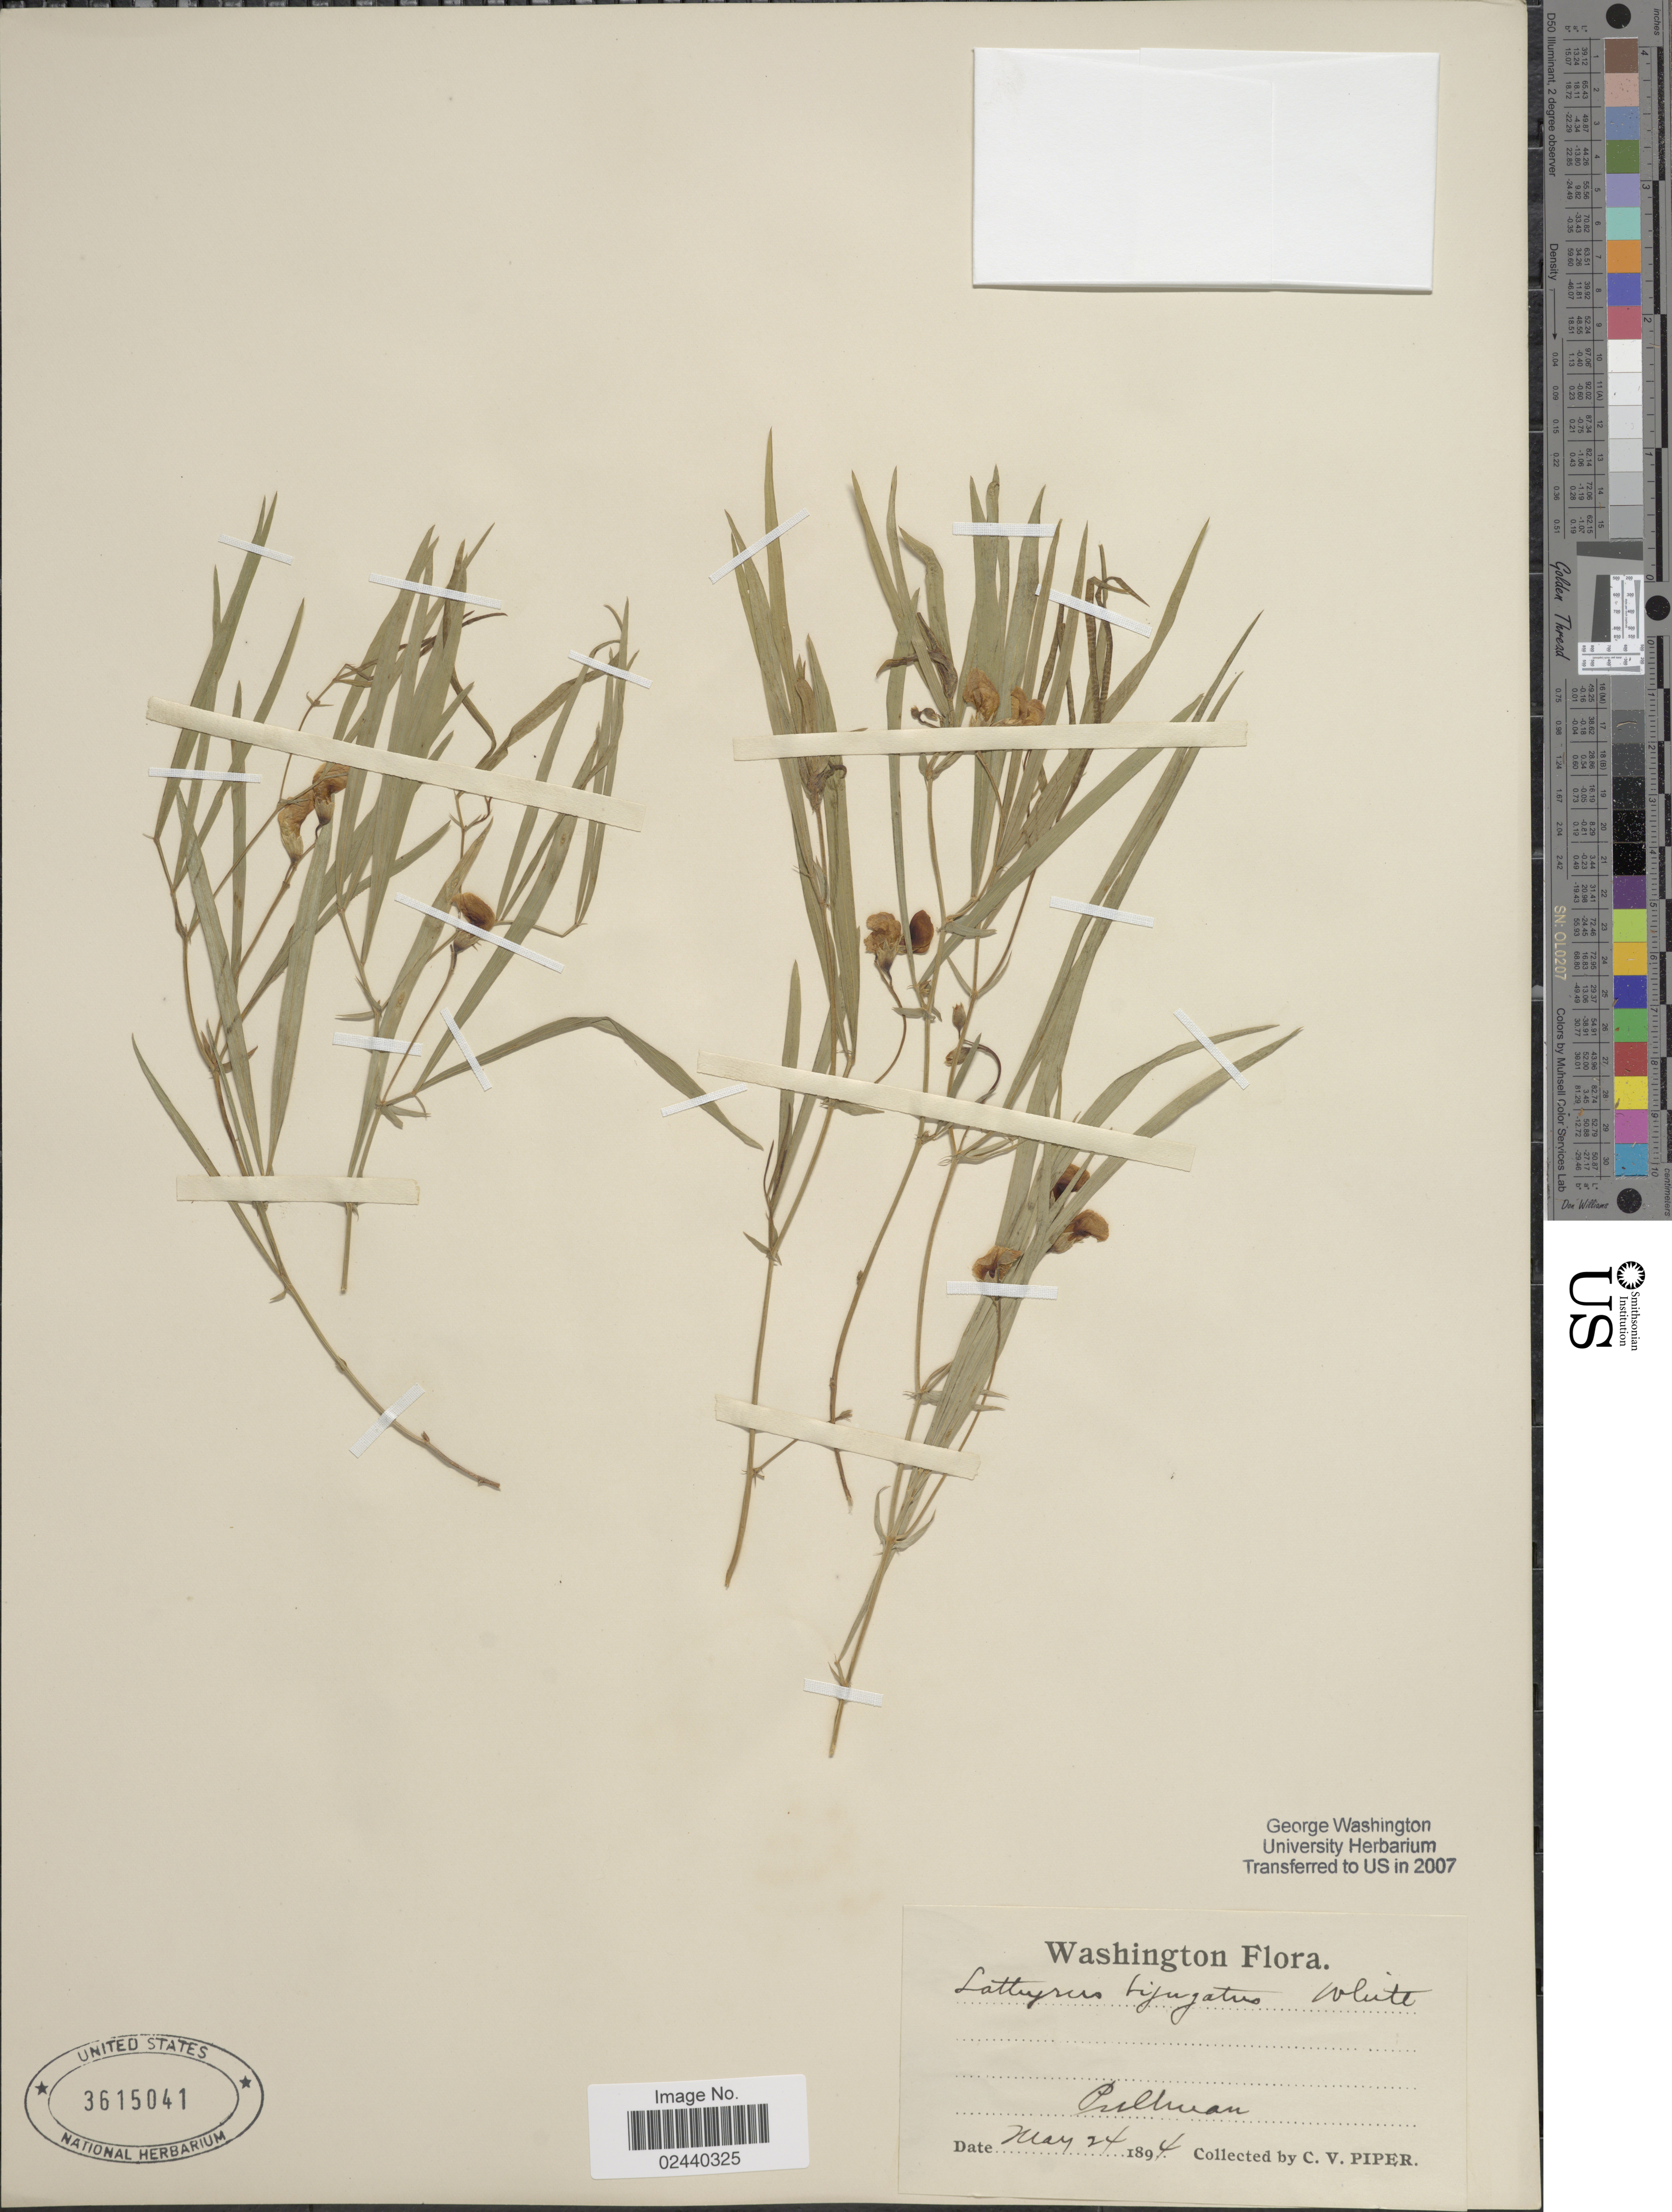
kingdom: Plantae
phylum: Tracheophyta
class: Magnoliopsida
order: Fabales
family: Fabaceae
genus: Lathyrus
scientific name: Lathyrus bijugatus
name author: T.G. White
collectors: C. V. Piper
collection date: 1894-05-24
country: United States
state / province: Washington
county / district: Whitman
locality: Pullman.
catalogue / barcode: US 3615041